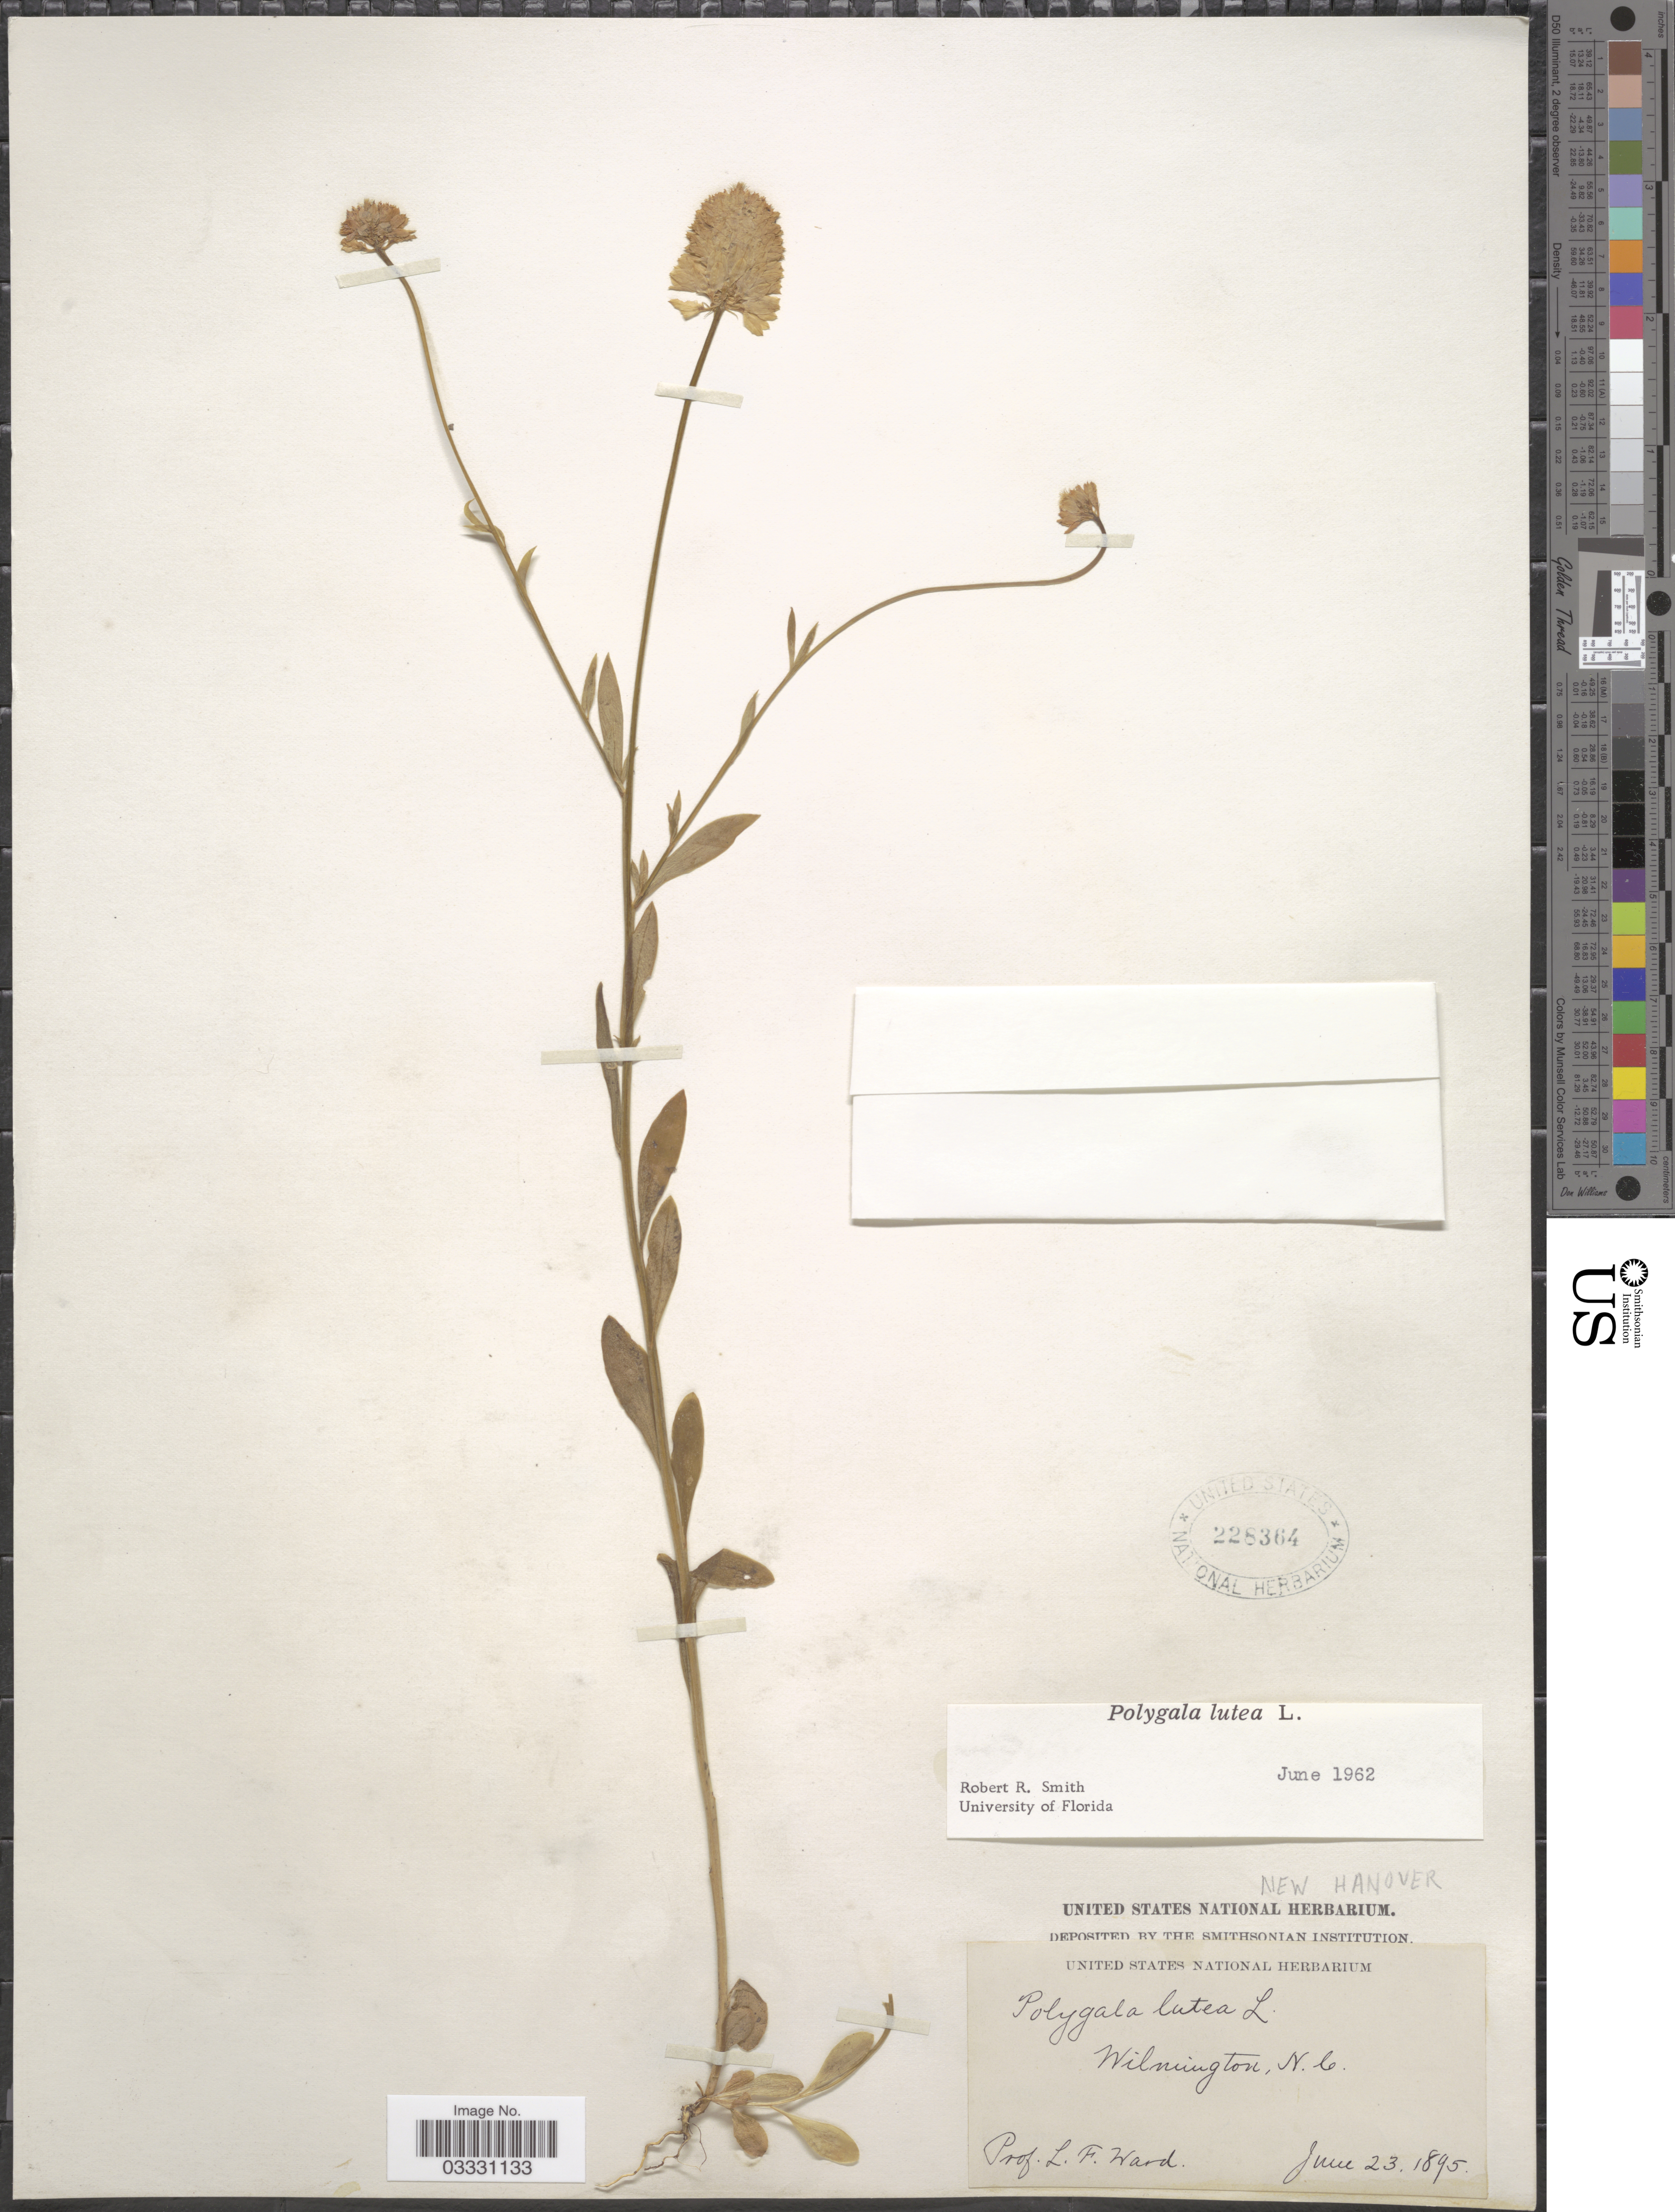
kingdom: Plantae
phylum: Tracheophyta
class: Magnoliopsida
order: Fabales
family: Polygalaceae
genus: Polygala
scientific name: Polygala lutea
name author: L.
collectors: L. Ward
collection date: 1895-06-23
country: United States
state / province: North Carolina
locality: New Hanover, Wilmington.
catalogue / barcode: US 228364